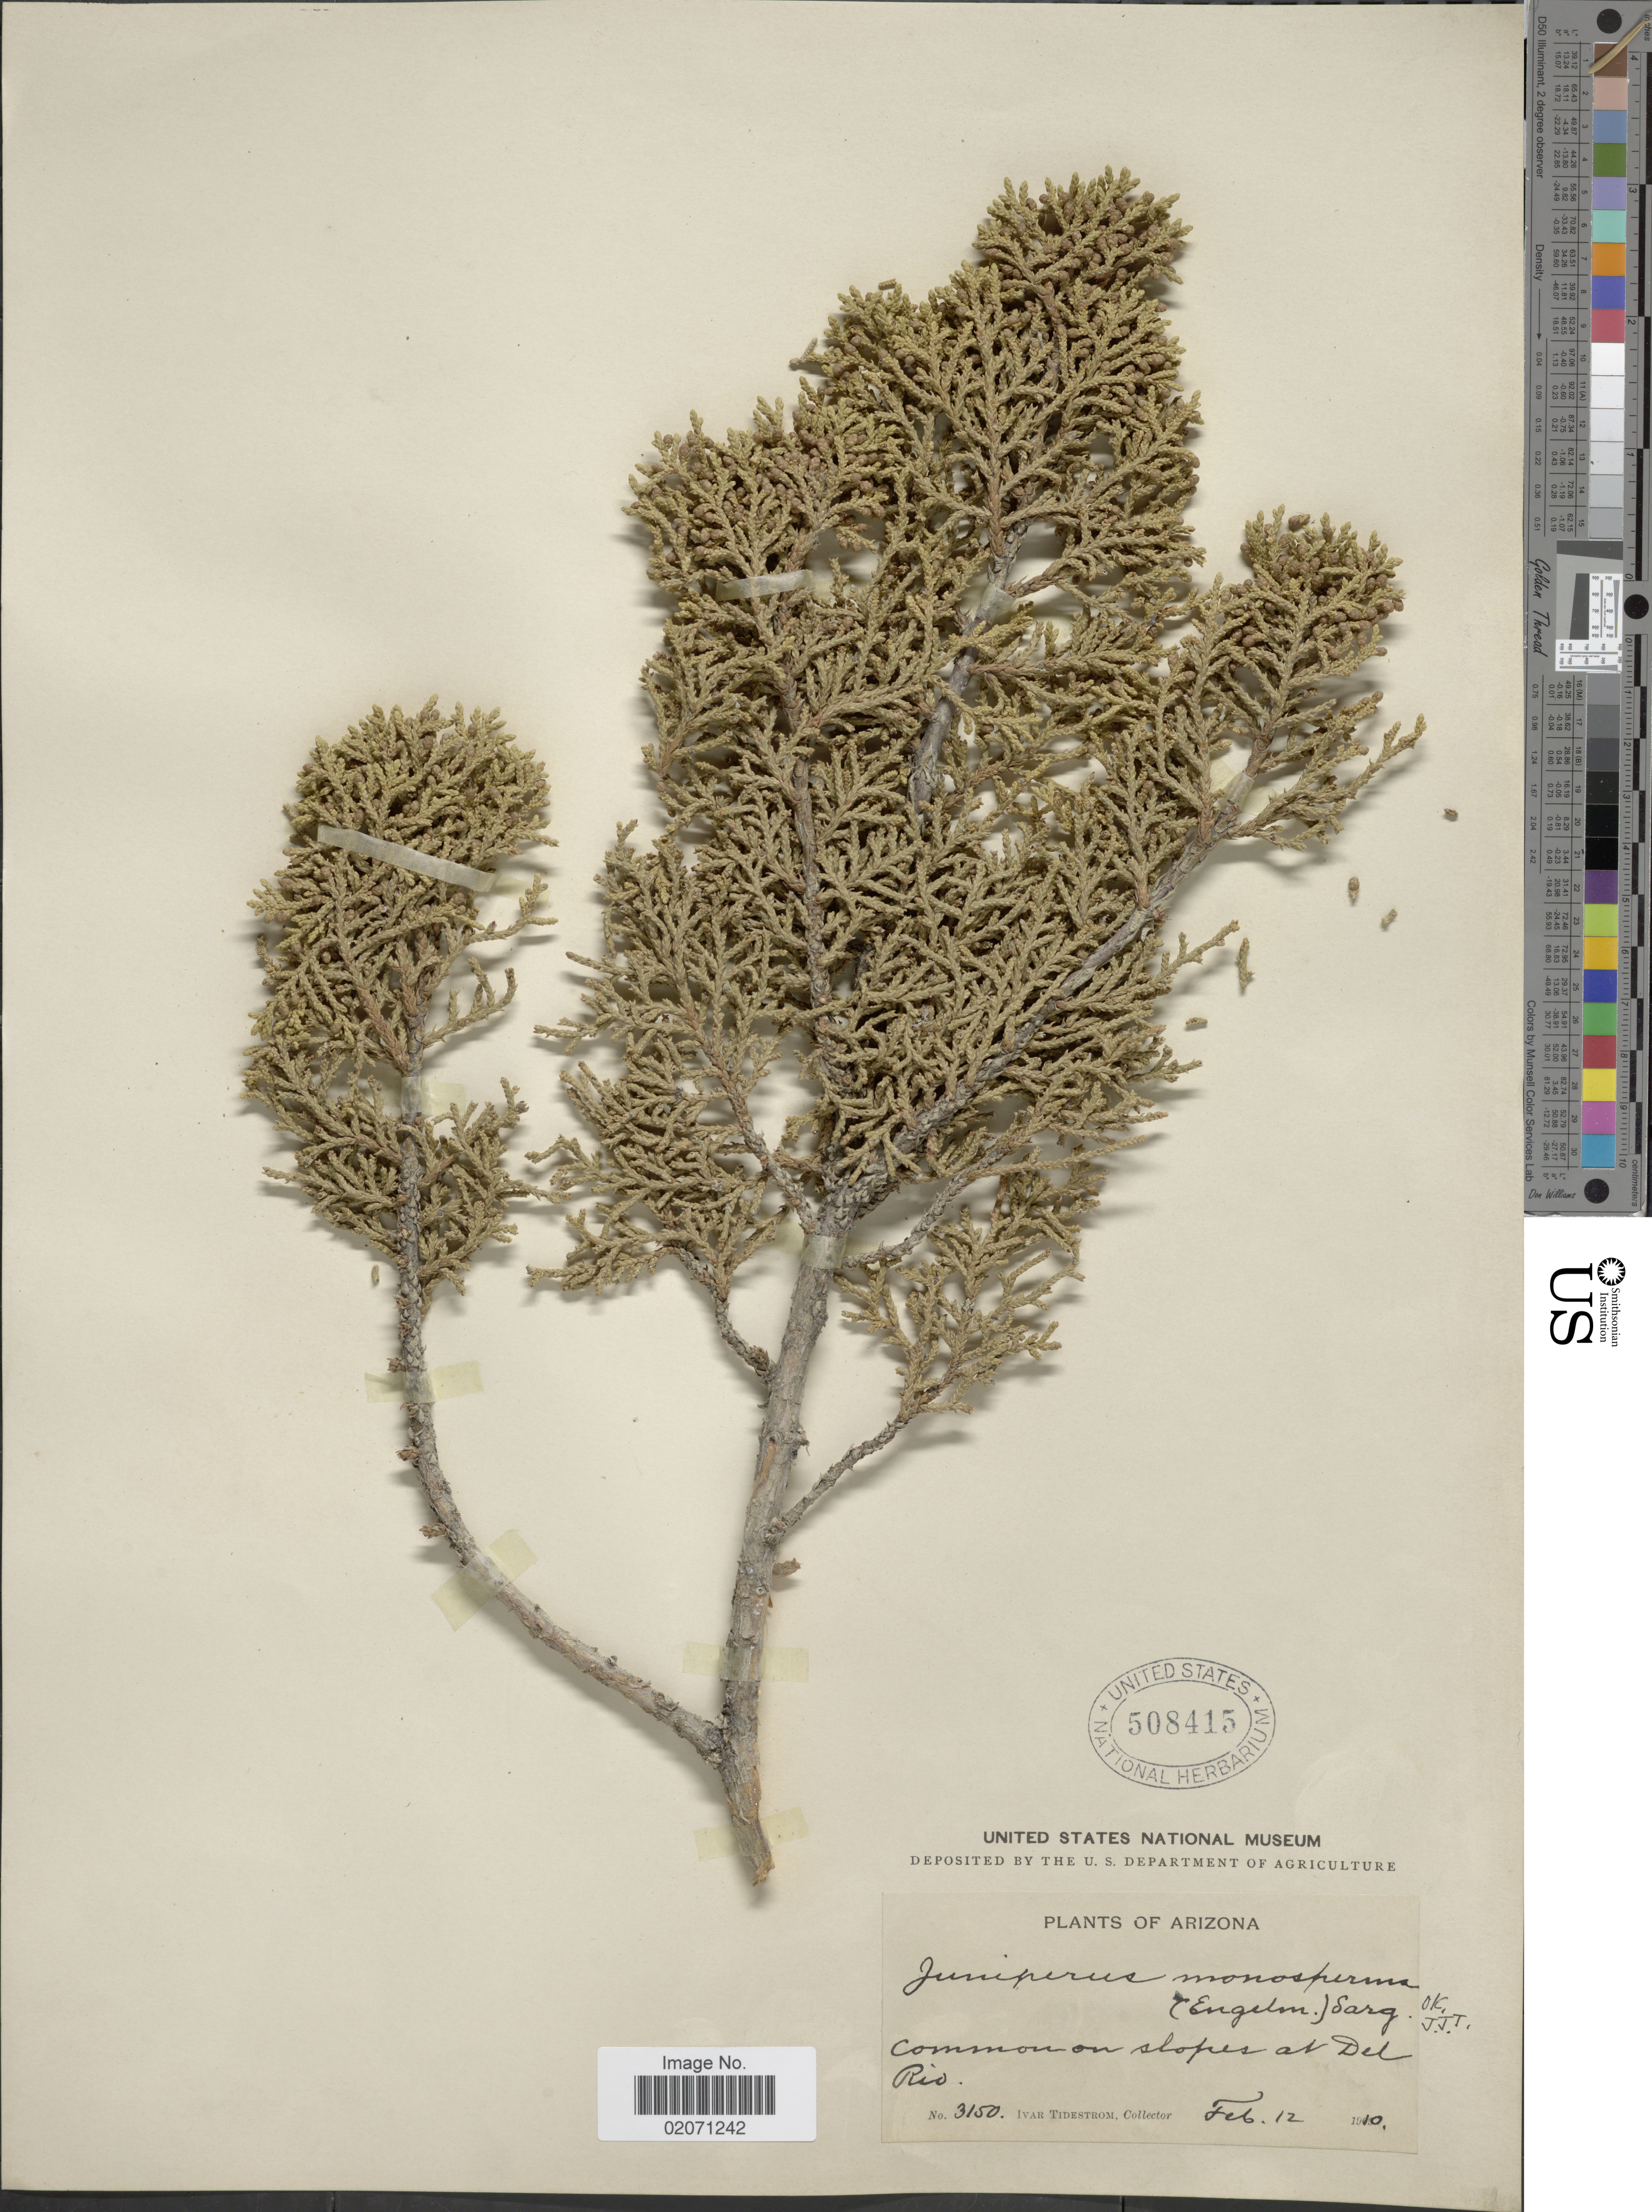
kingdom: Plantae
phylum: Tracheophyta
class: Pinopsida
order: Pinales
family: Cupressaceae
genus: Juniperus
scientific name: Juniperus monosperma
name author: (Engelm.) Sarg.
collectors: I. F. Tidestrom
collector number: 3150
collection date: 1910-02-12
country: United States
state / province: Arizona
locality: Common on slopes at Del Rio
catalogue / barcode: US 508415